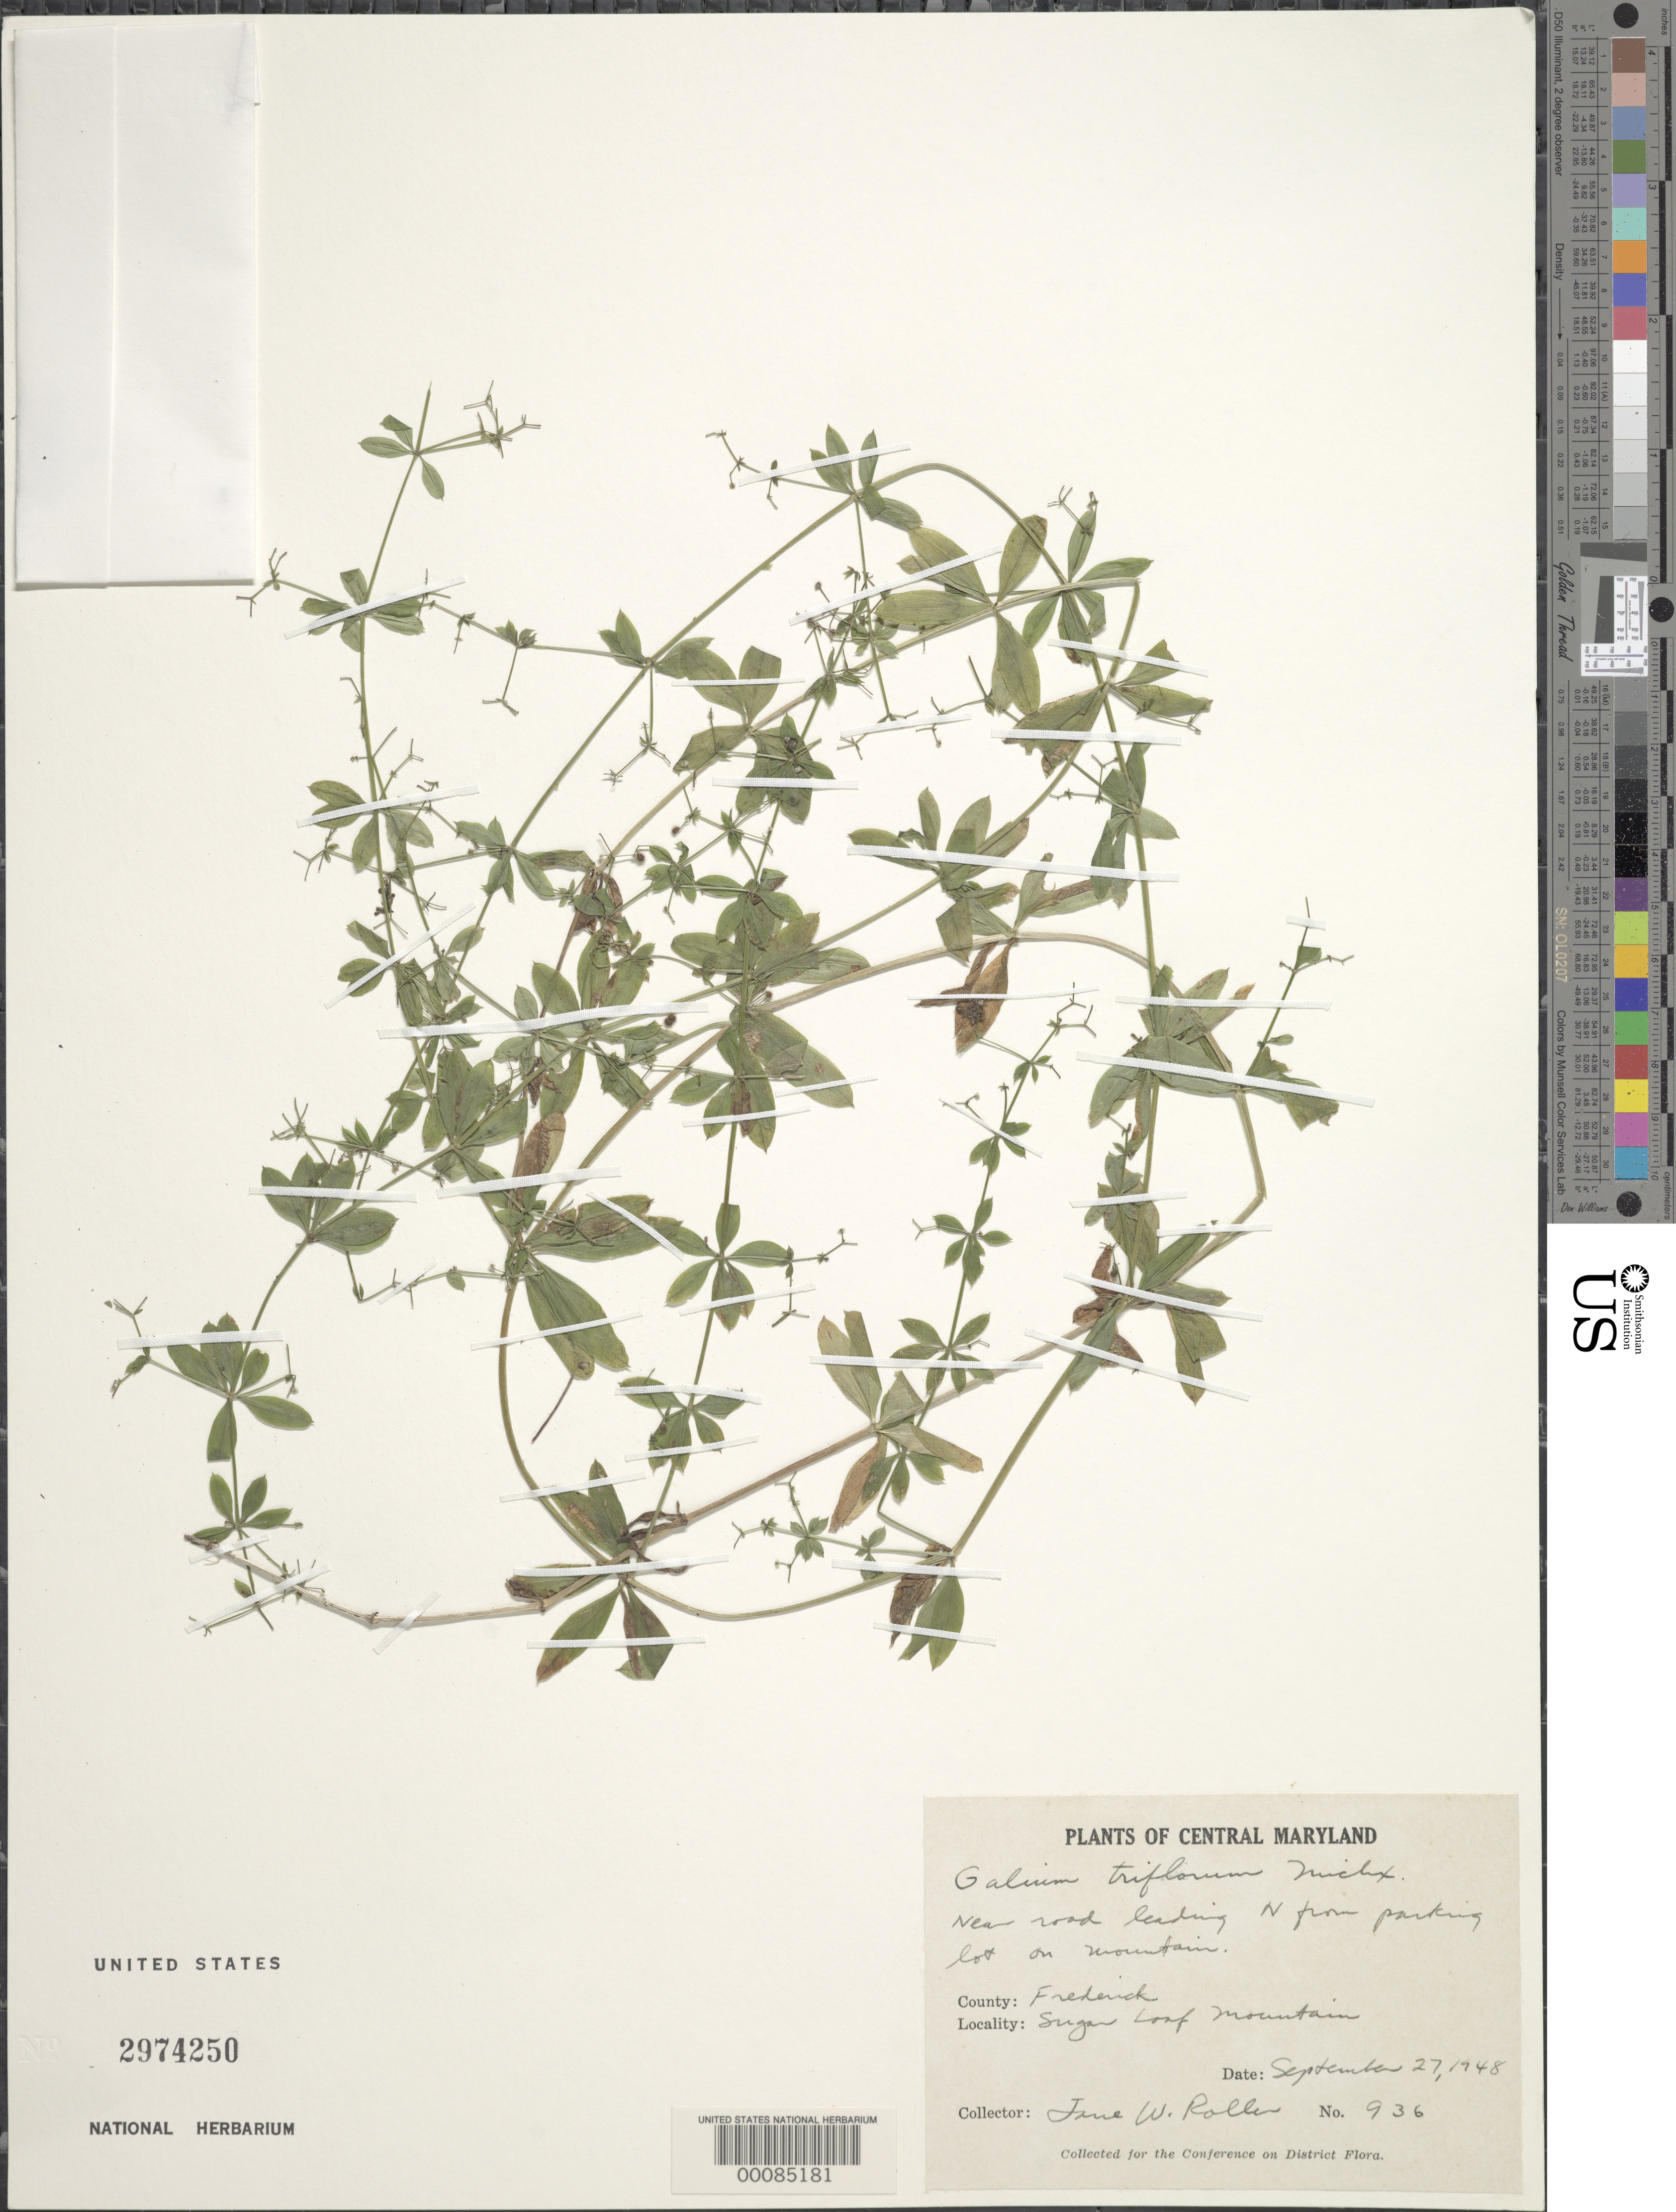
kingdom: Plantae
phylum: Tracheophyta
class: Magnoliopsida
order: Gentianales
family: Rubiaceae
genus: Galium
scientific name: Galium triflorum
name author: Michx.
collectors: J. W. Roller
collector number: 936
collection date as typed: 27 Sep 1948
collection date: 1948-09-27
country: United States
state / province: Maryland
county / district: Frederick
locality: Sugar Loaf Mt.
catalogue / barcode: US 2974250